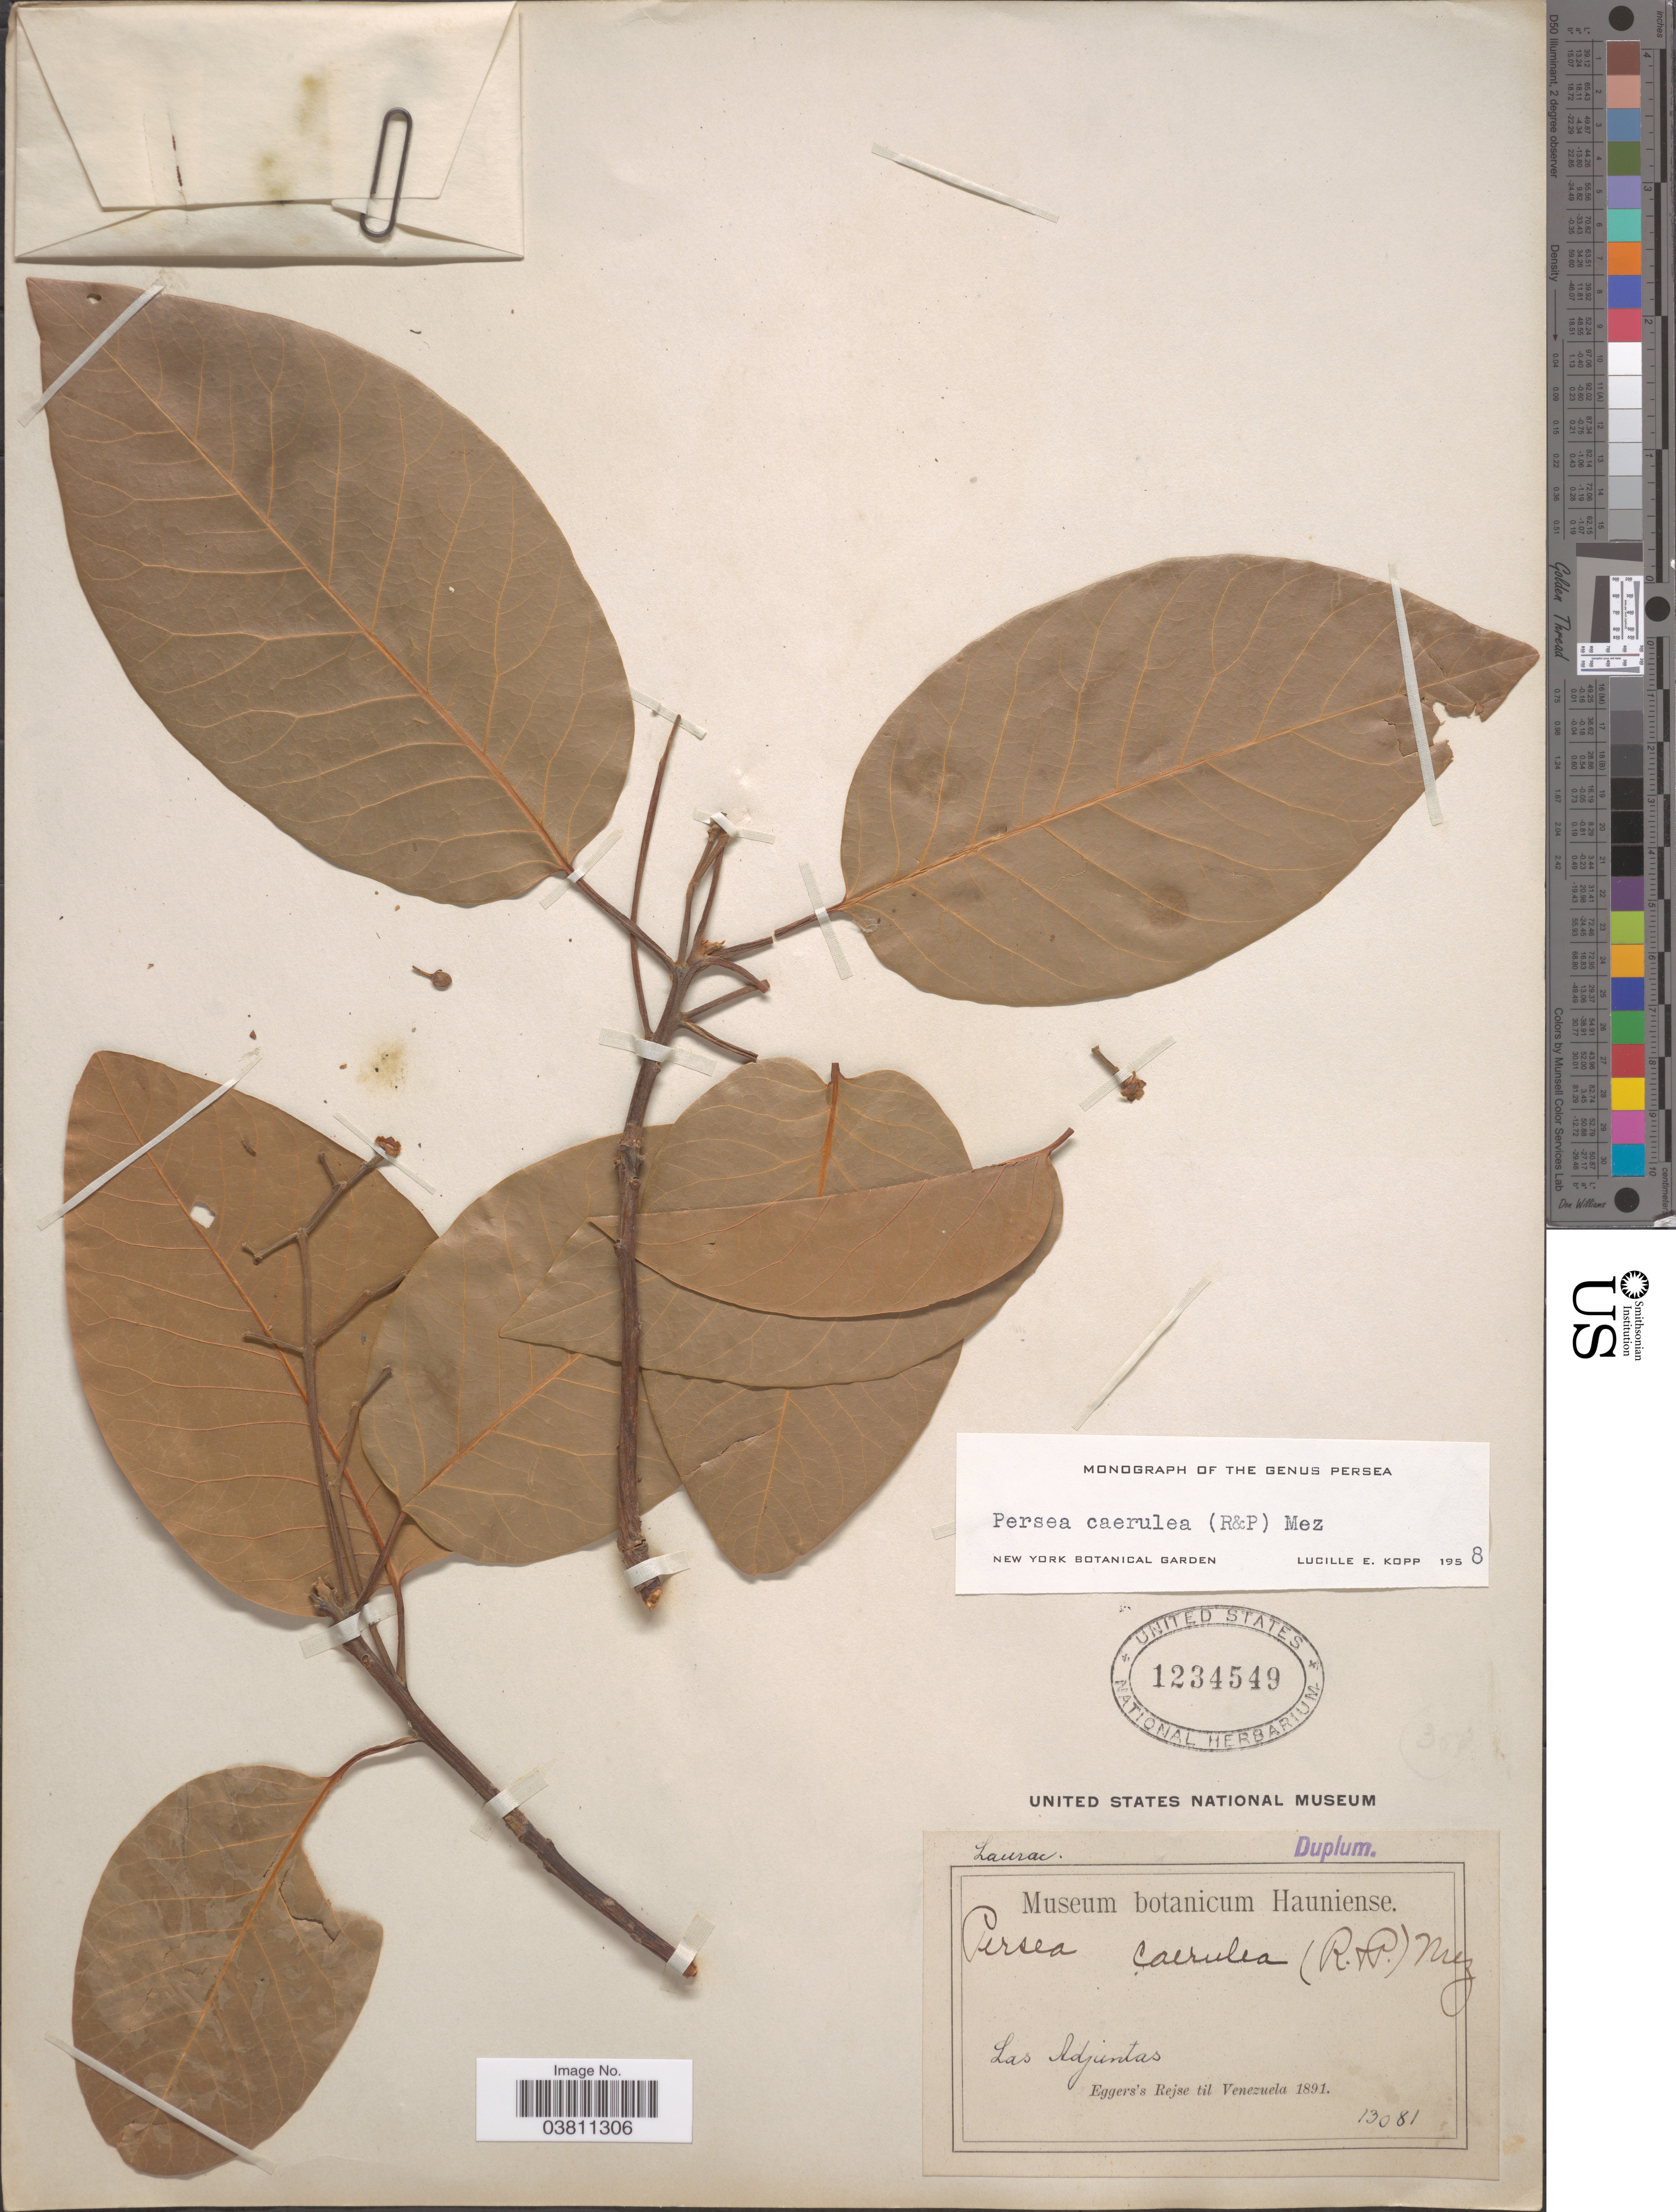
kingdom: Plantae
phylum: Tracheophyta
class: Magnoliopsida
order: Laurales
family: Lauraceae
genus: Persea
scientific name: Persea caerulea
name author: (Ruiz & Pav.) Mez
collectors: -. Eggers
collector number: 13081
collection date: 1891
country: Venezuela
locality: Las Adjuntas.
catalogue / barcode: US 1234549